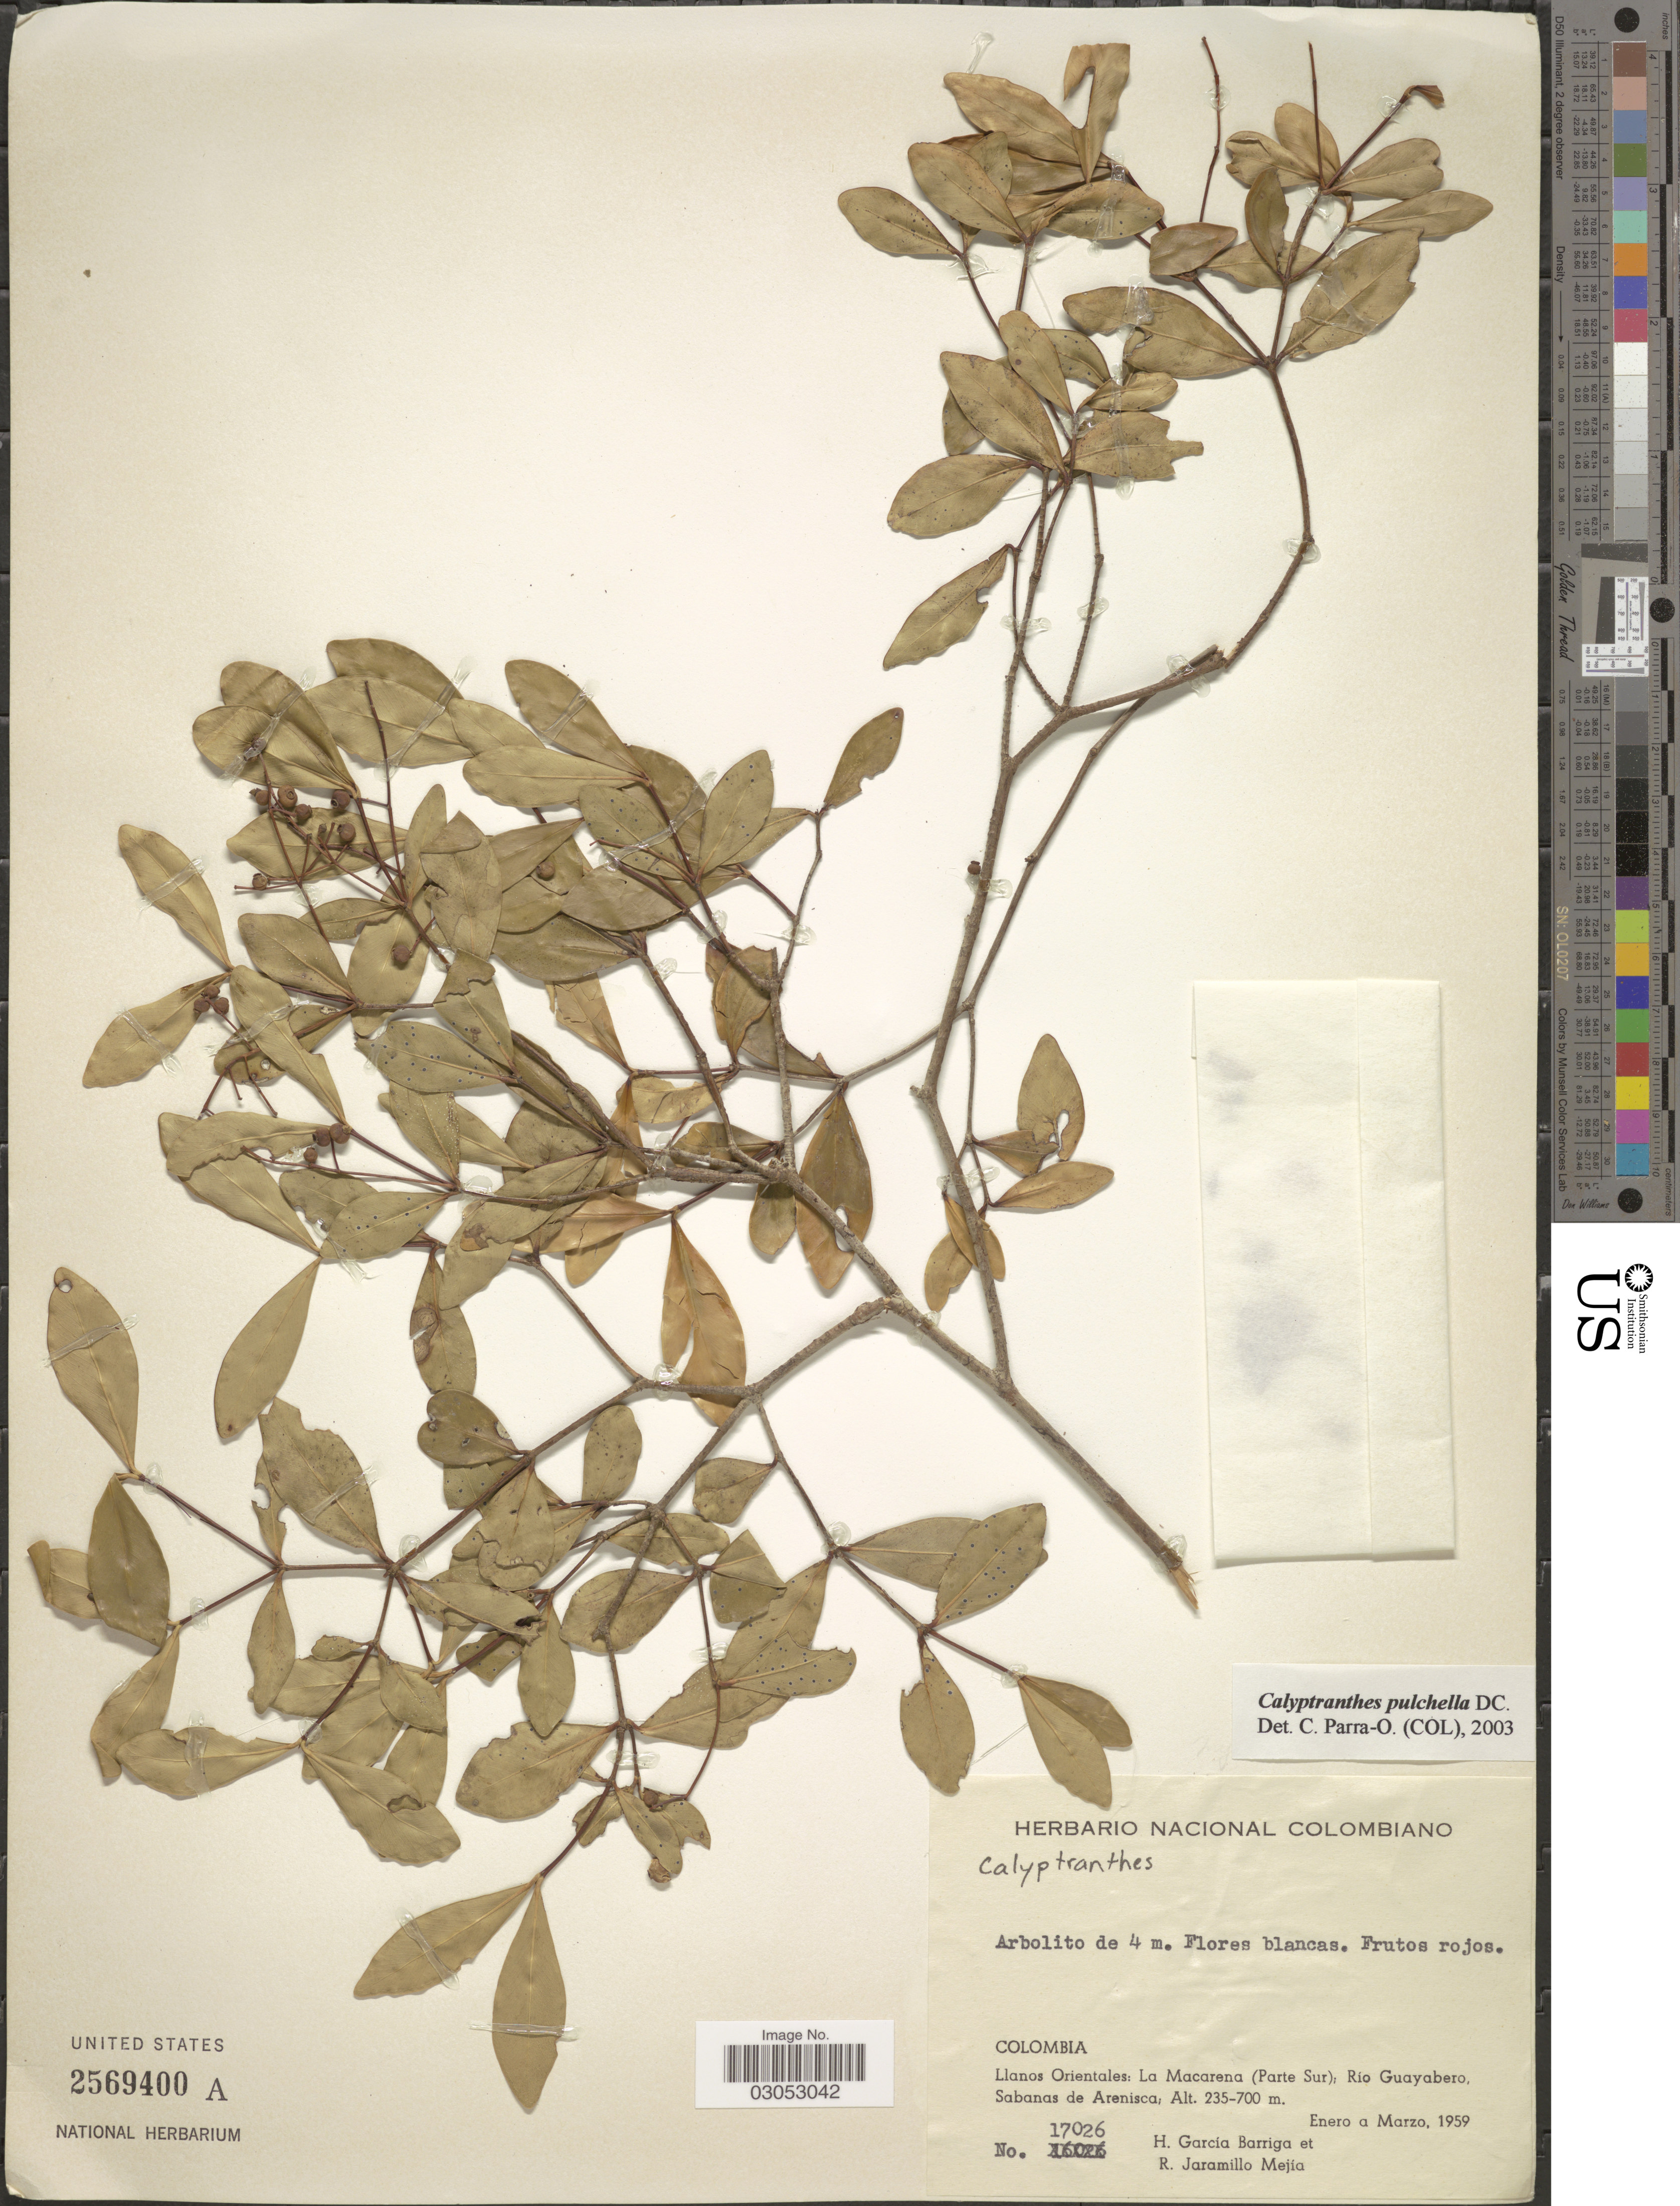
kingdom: Plantae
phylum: Tracheophyta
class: Magnoliopsida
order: Myrtales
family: Myrtaceae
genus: Myrcia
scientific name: Myrcia pulchella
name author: (DC.) A.R. Lourenço & E. Lucas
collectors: H. García Barriga & R. Jaramillo M.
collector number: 17026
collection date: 1959-01/1959-03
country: Colombia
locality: Llanos Orientales: La Macarena (Parte Sur); Rio Guayabero, Sabanas de Arenisca.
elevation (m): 235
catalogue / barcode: US 2569400A